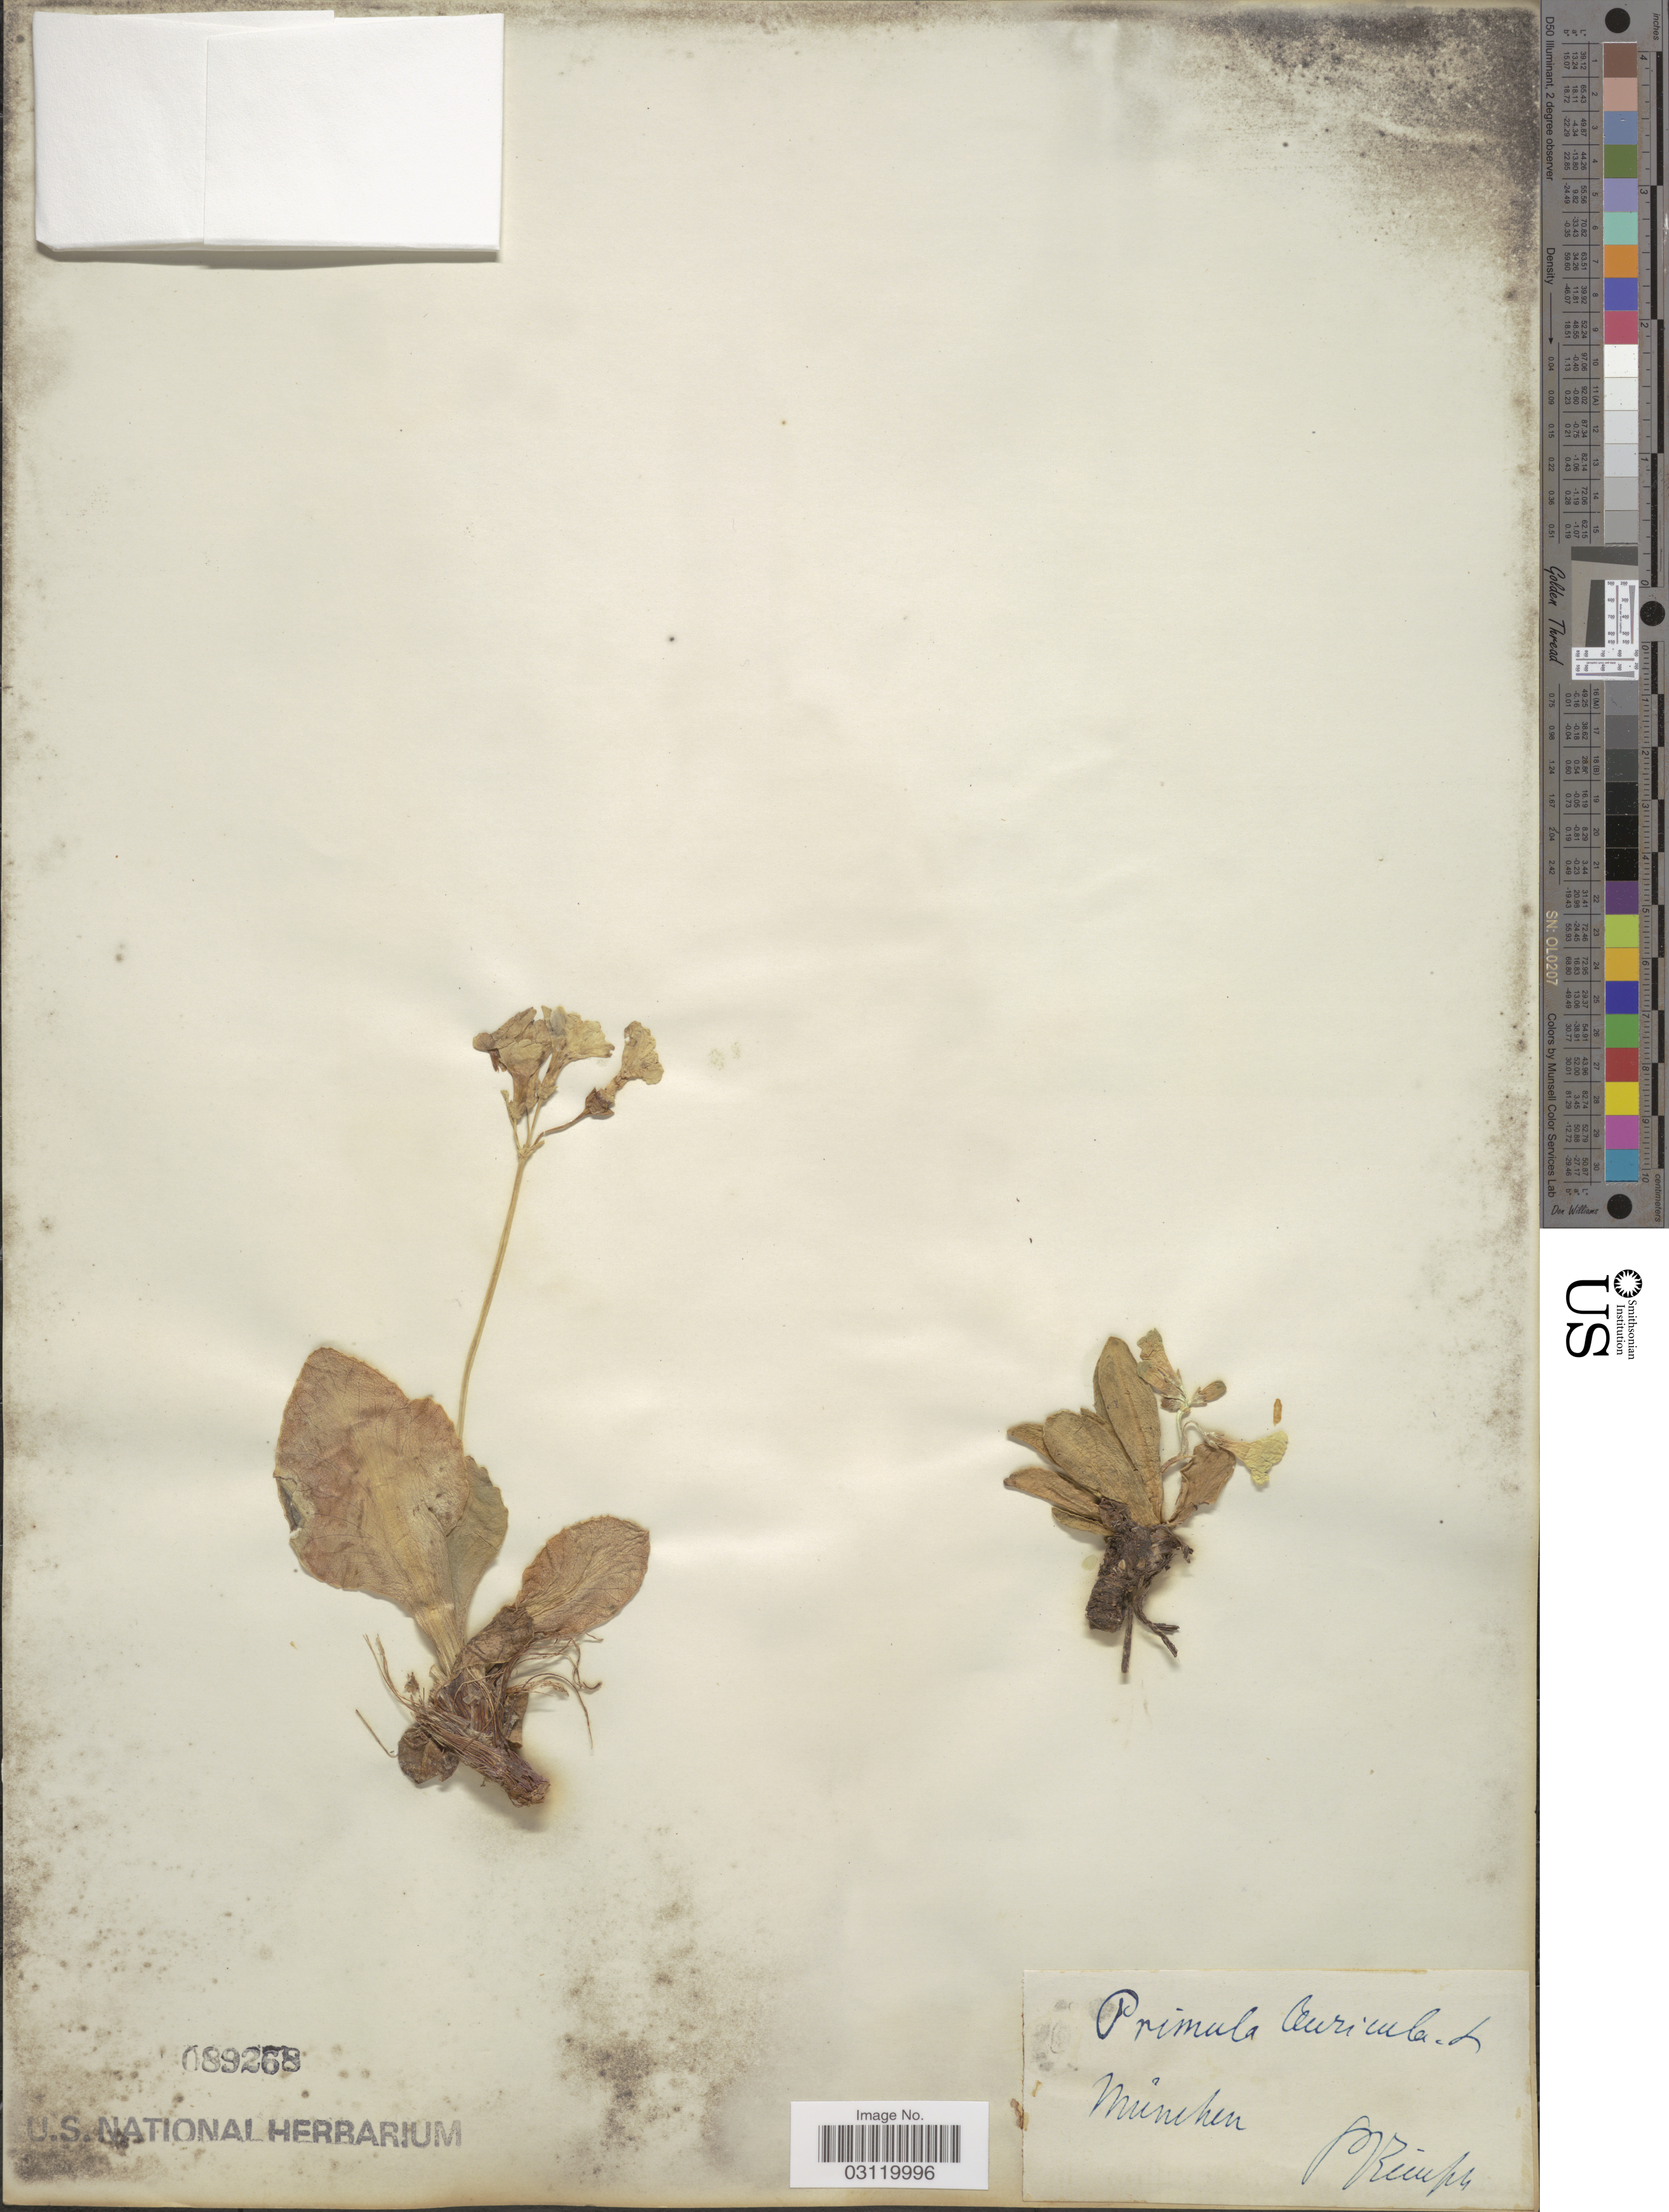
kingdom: Plantae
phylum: Tracheophyta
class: Magnoliopsida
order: Ericales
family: Primulaceae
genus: Primula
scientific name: Primula auricula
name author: L.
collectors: P. Reinsch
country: Germany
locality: Munchen.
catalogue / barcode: US 89268